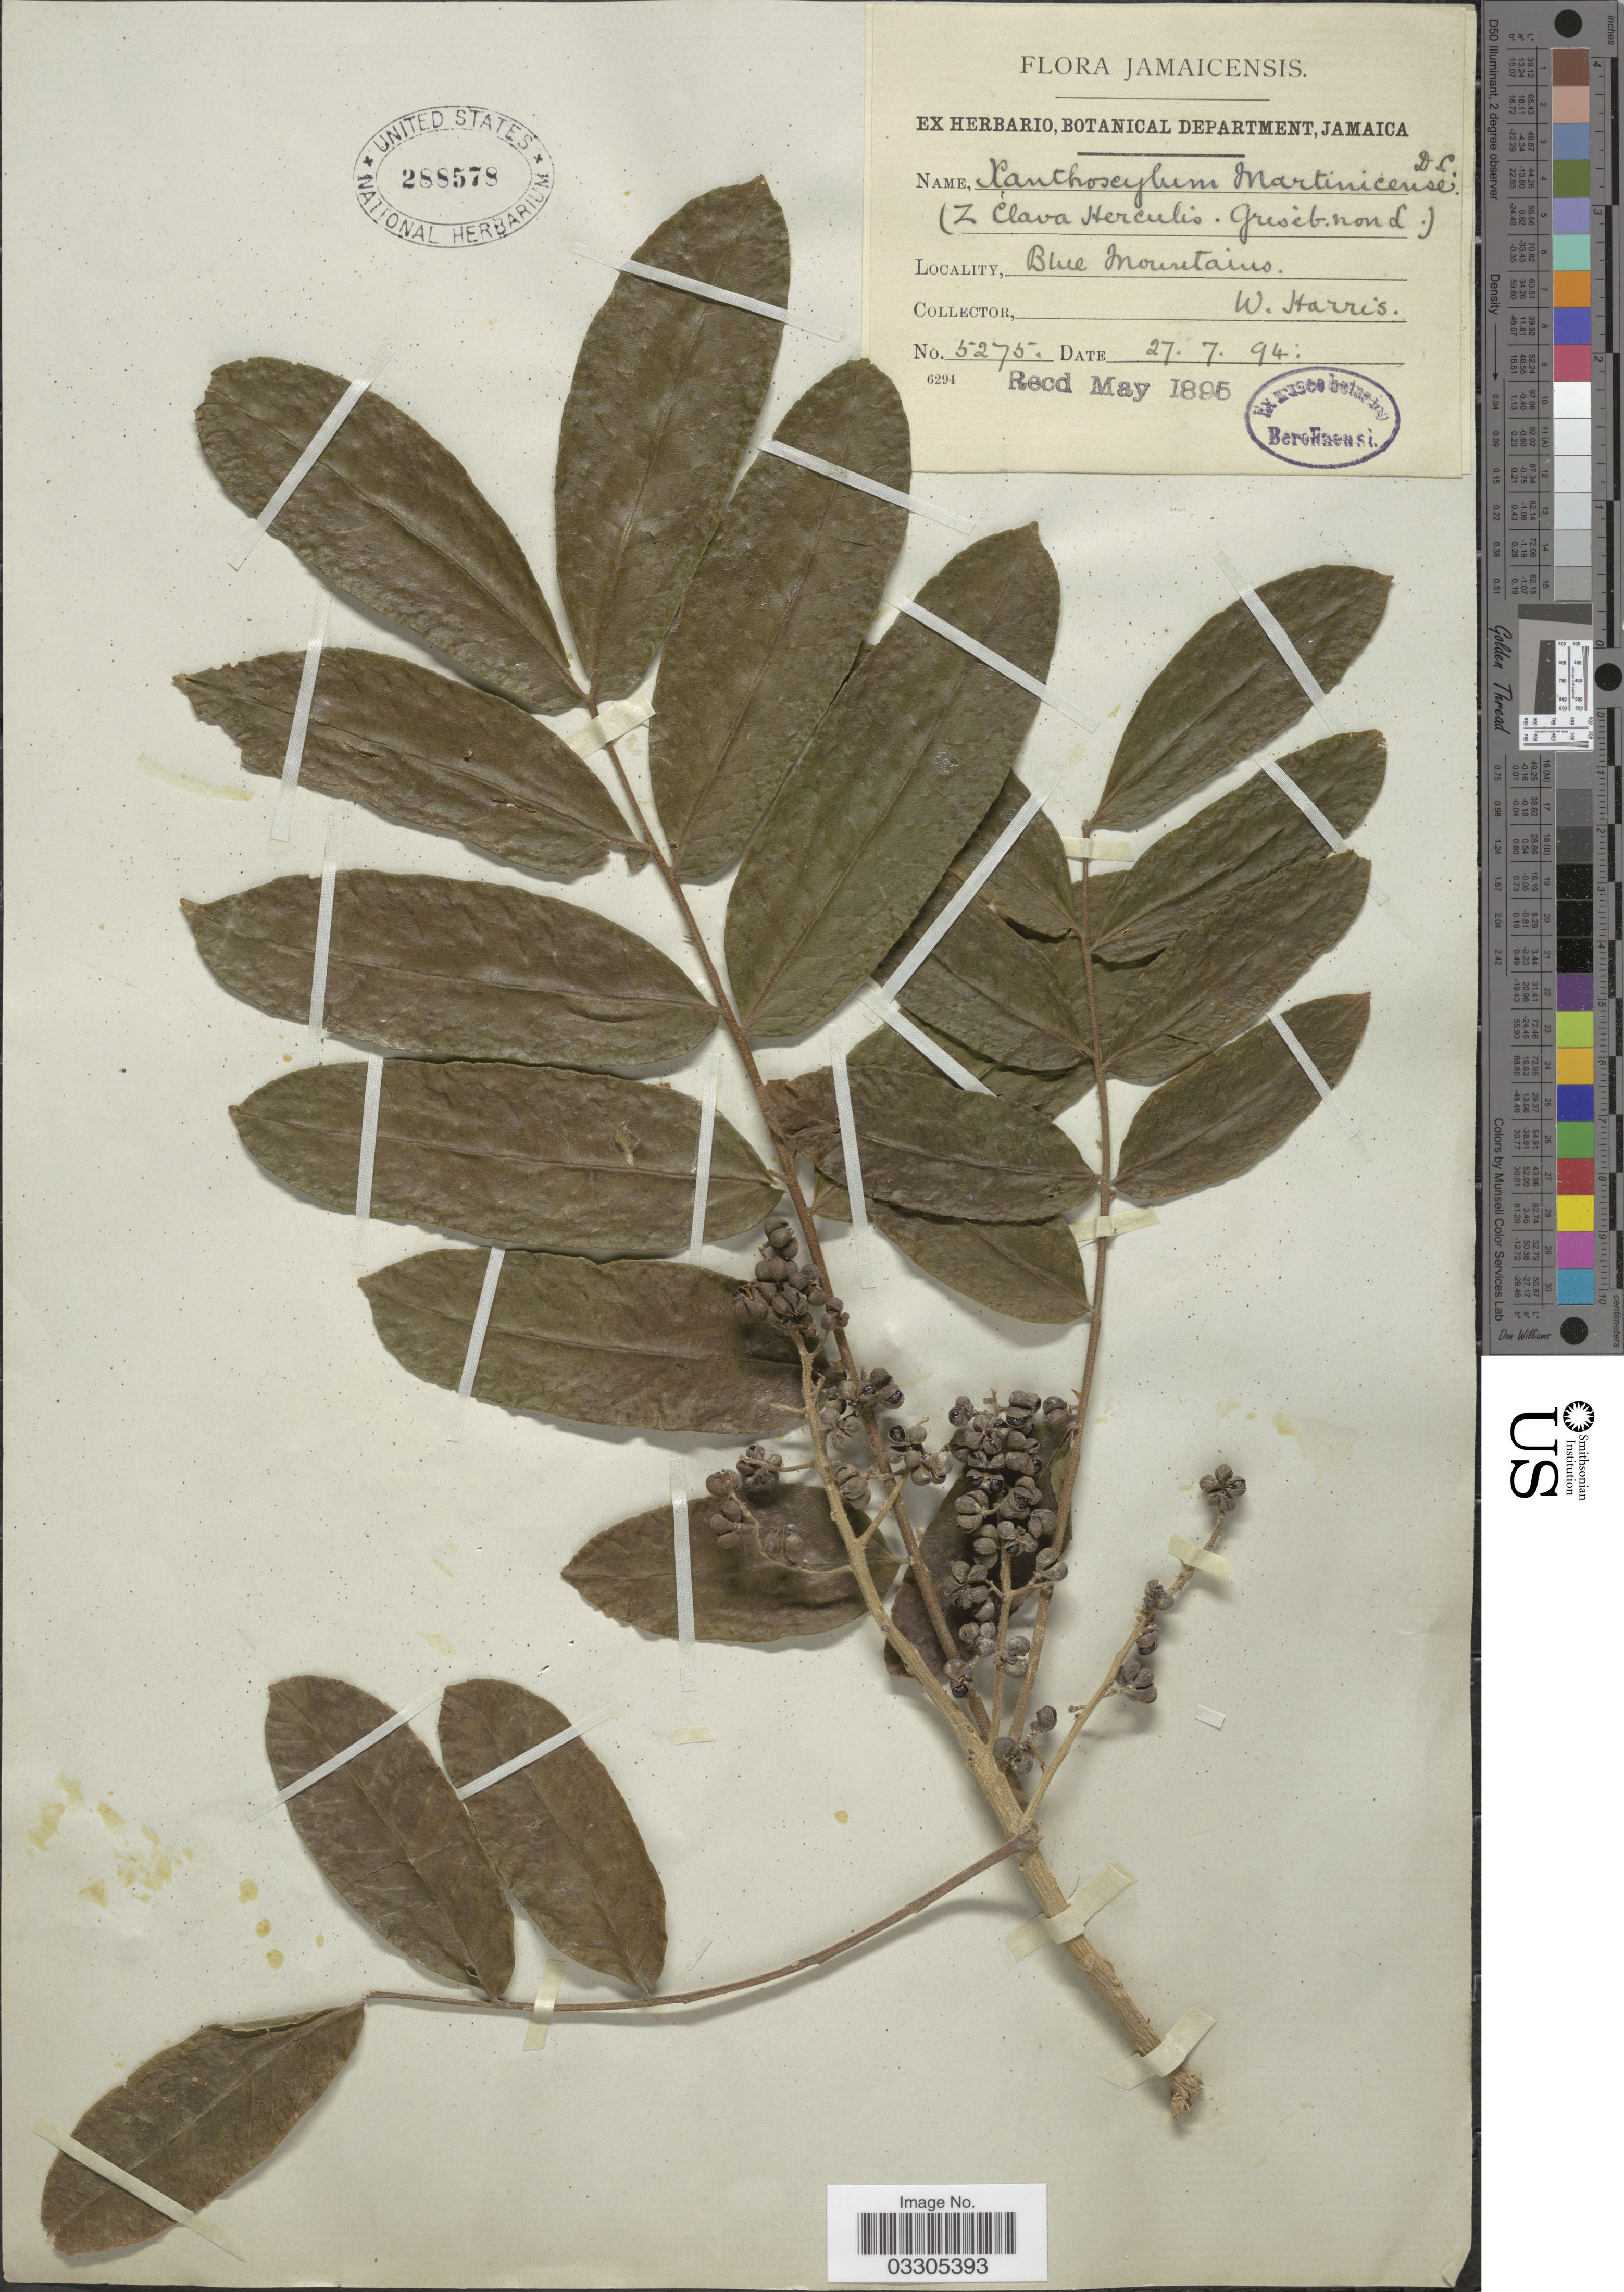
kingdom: Plantae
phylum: Tracheophyta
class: Magnoliopsida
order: Sapindales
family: Rutaceae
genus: Zanthoxylum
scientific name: Zanthoxylum martinicense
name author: (Lam.) DC.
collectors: W. Harris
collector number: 5275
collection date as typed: Transcribed d/m/y: 27/7/94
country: Jamaica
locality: Blue Mountains.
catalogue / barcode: US 288578